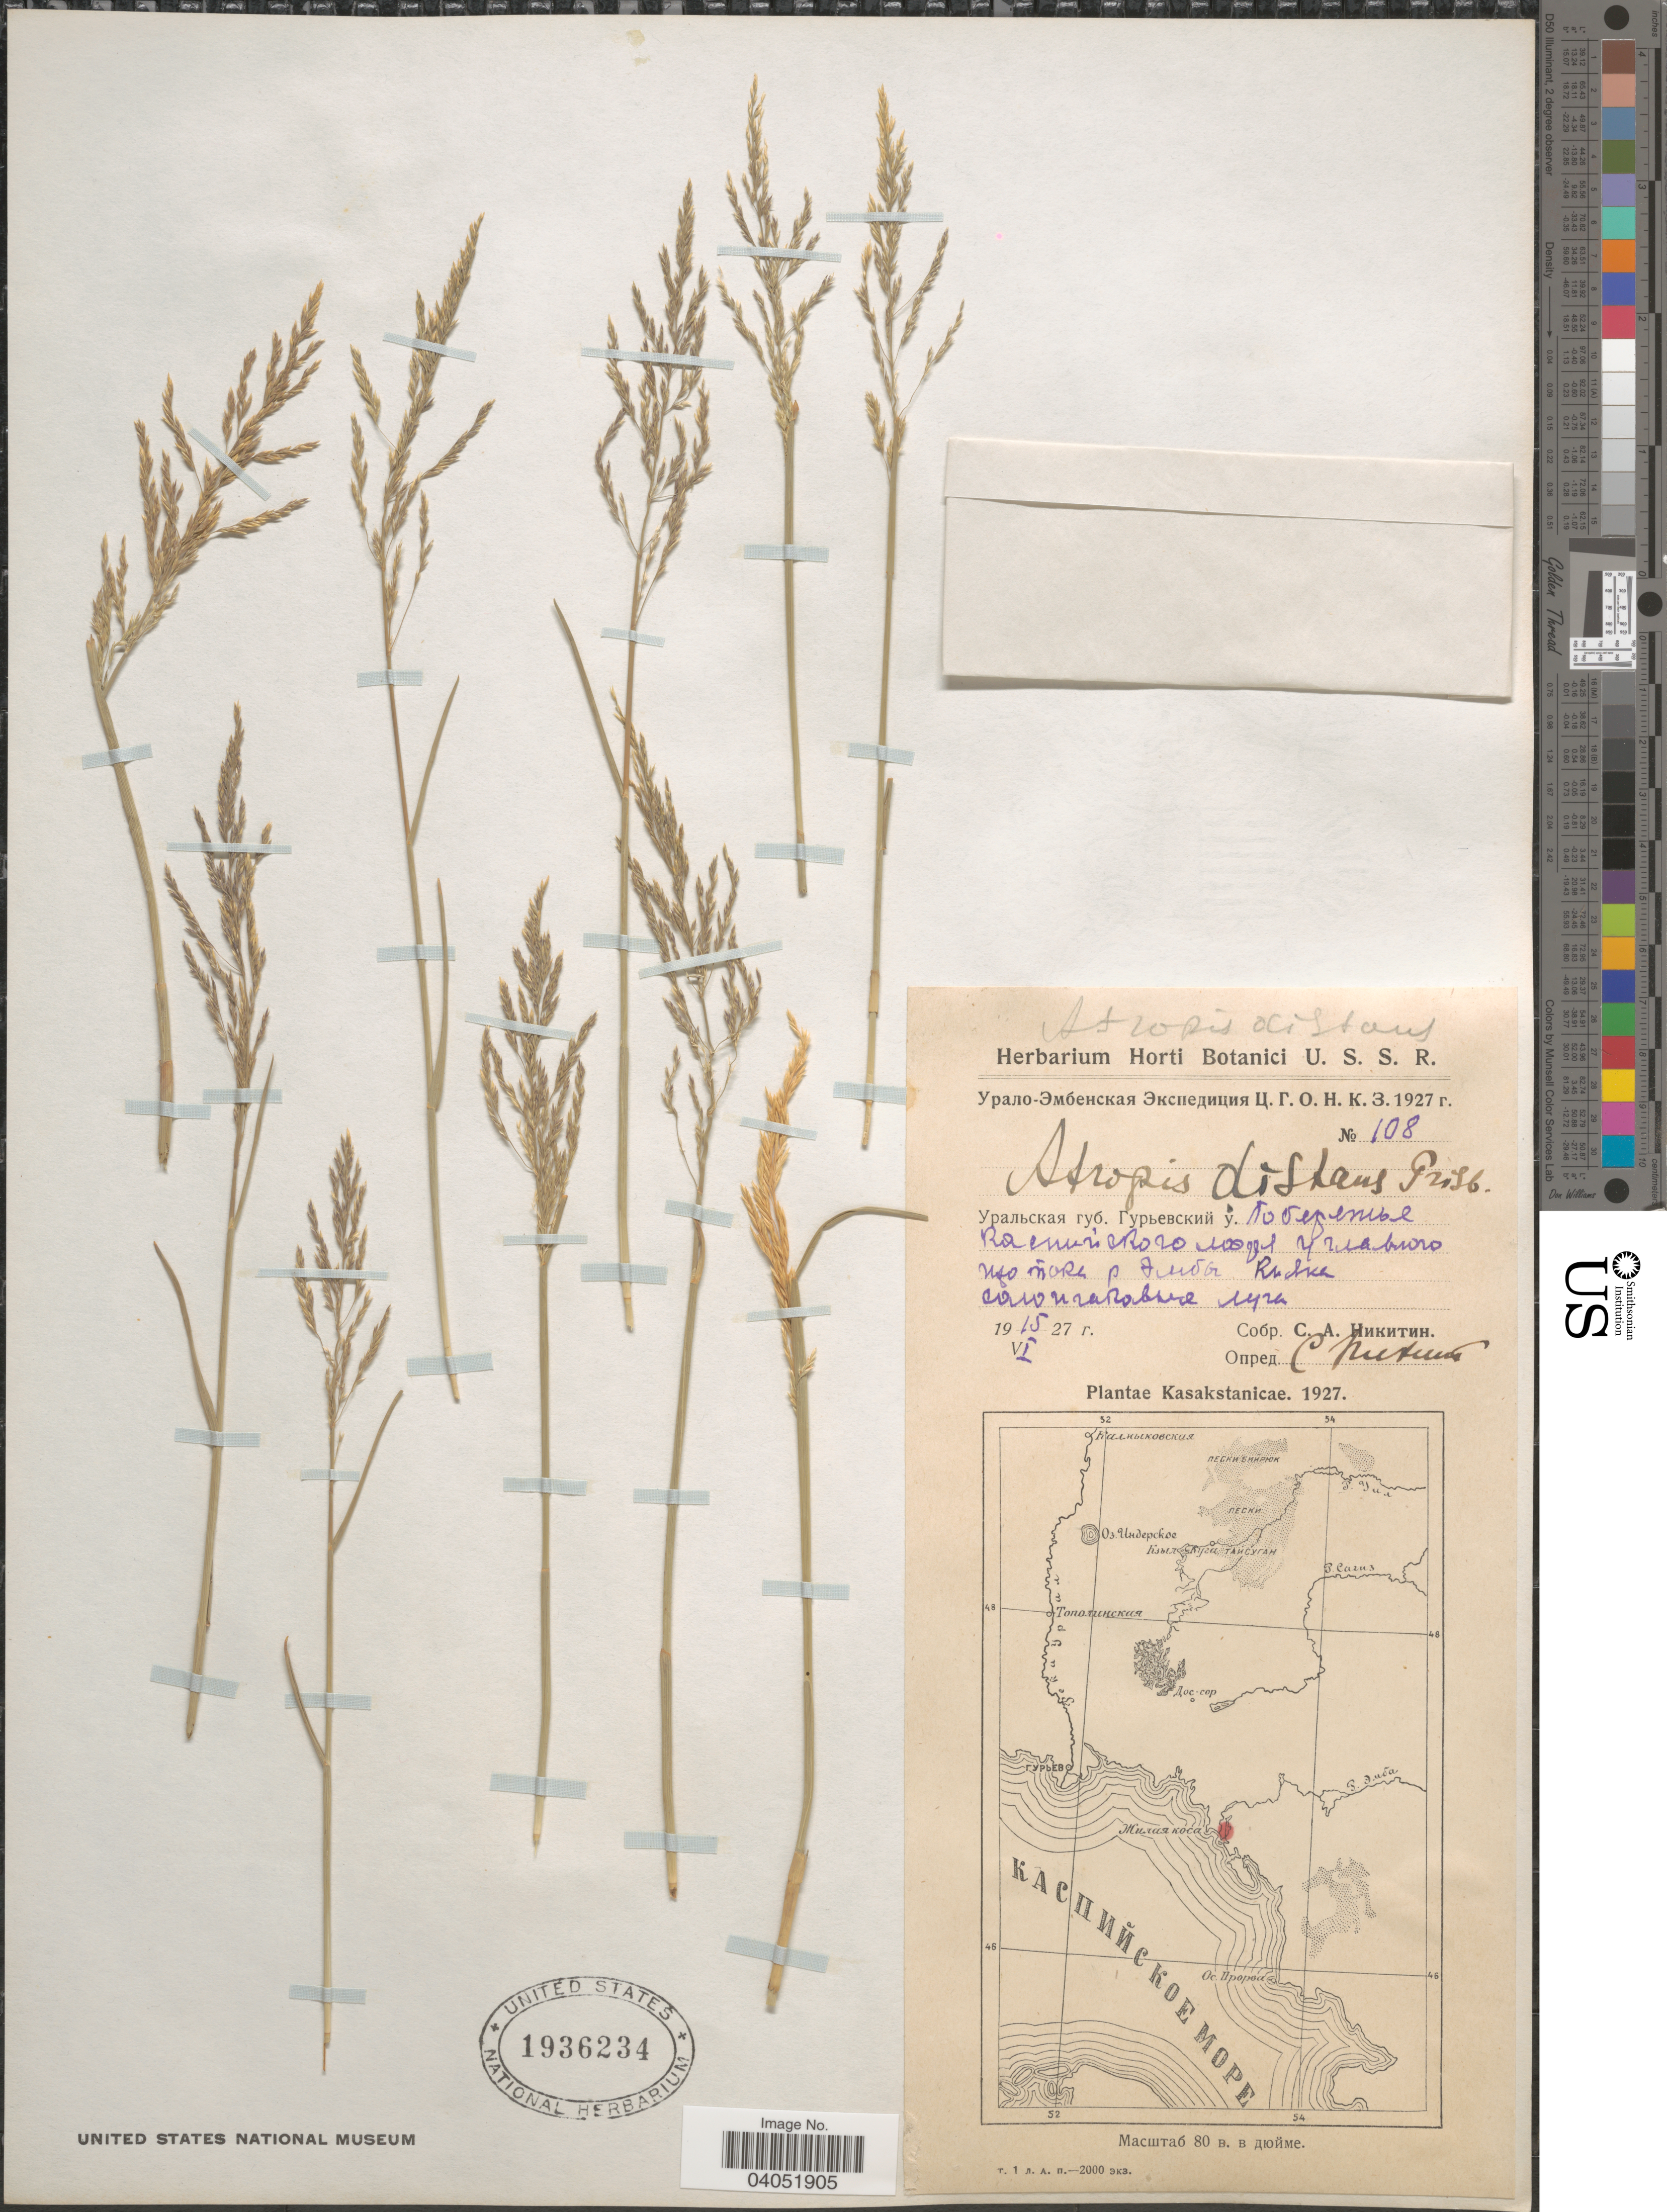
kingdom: Plantae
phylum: Tracheophyta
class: Liliopsida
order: Poales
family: Poaceae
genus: Puccinellia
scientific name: Puccinellia distans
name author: (Jacq.) Parl.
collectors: S. A. Nikitin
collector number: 108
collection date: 1927-06-15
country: Kazakhstan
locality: Kasakstanicae. Shore of Caspian Sea near river Emba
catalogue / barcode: US 1936234